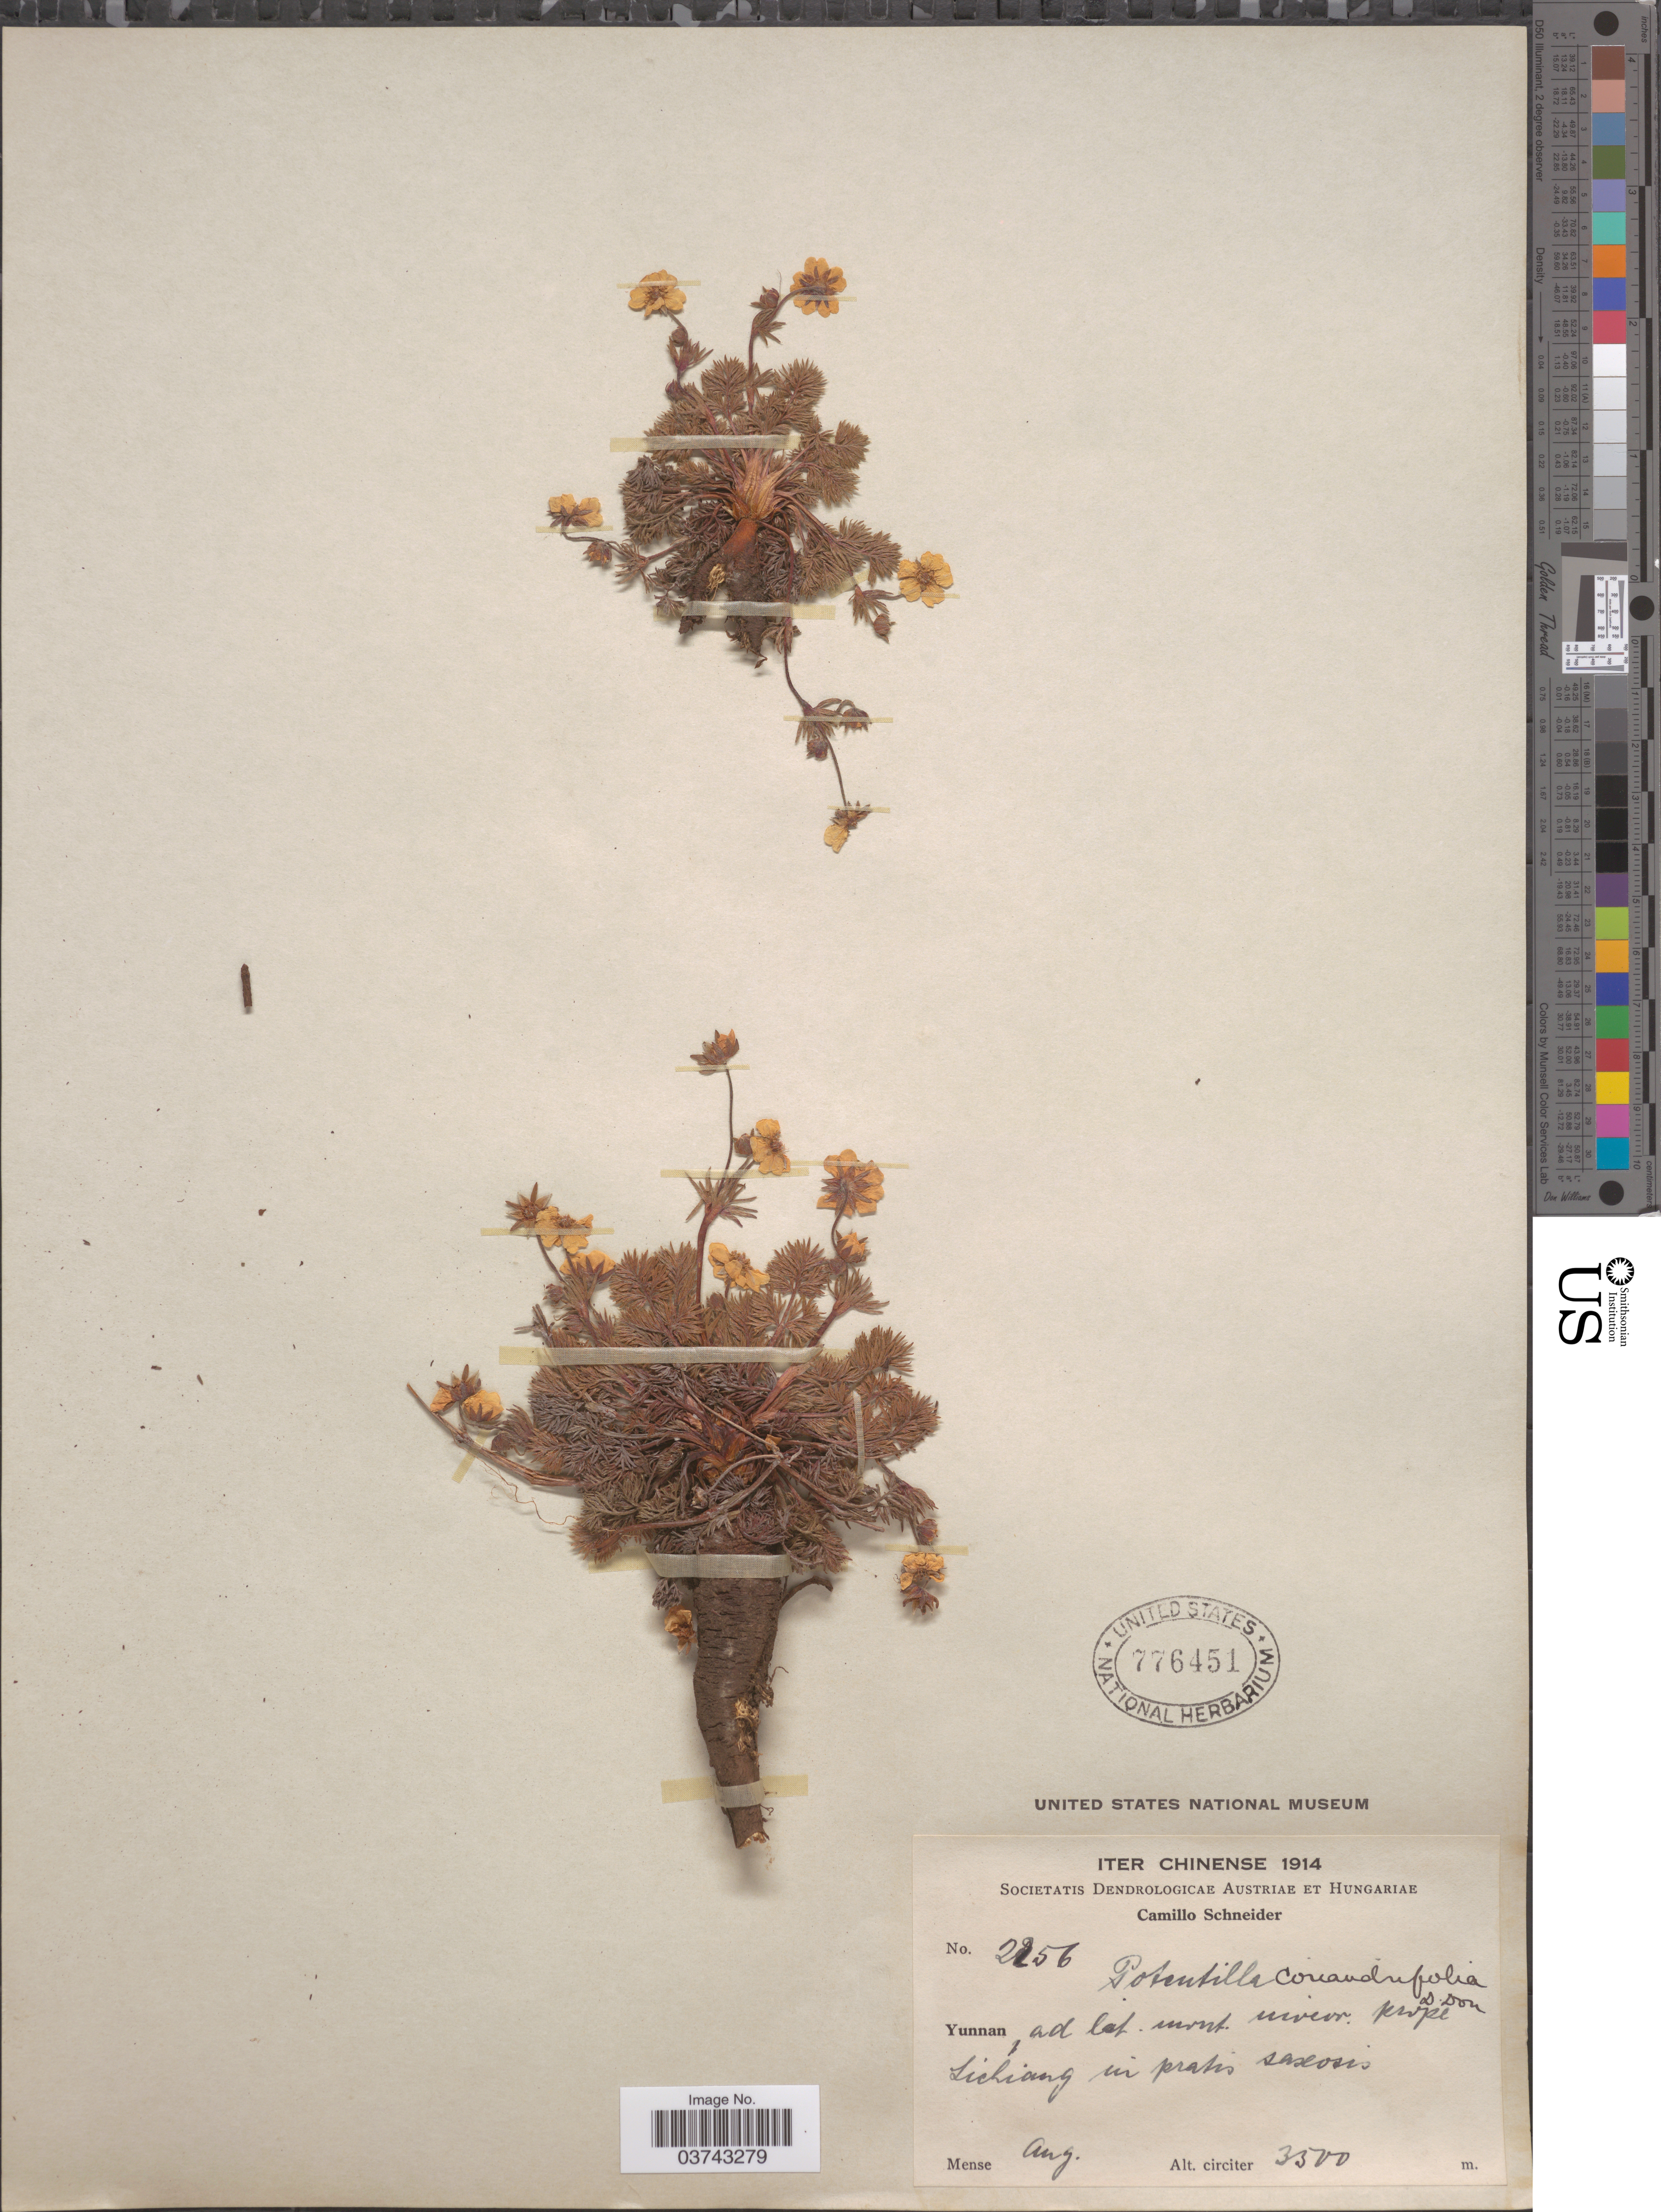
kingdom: Plantae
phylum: Tracheophyta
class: Magnoliopsida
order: Rosales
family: Rosaceae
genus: Potentilla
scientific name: Potentilla coriandrifolia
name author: D. Don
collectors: C. K. Schneider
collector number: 2256*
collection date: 1914-08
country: China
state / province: Yunnan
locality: Ad lat. mont. niveor. prope Lichiang.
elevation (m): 3500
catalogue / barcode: US 776451